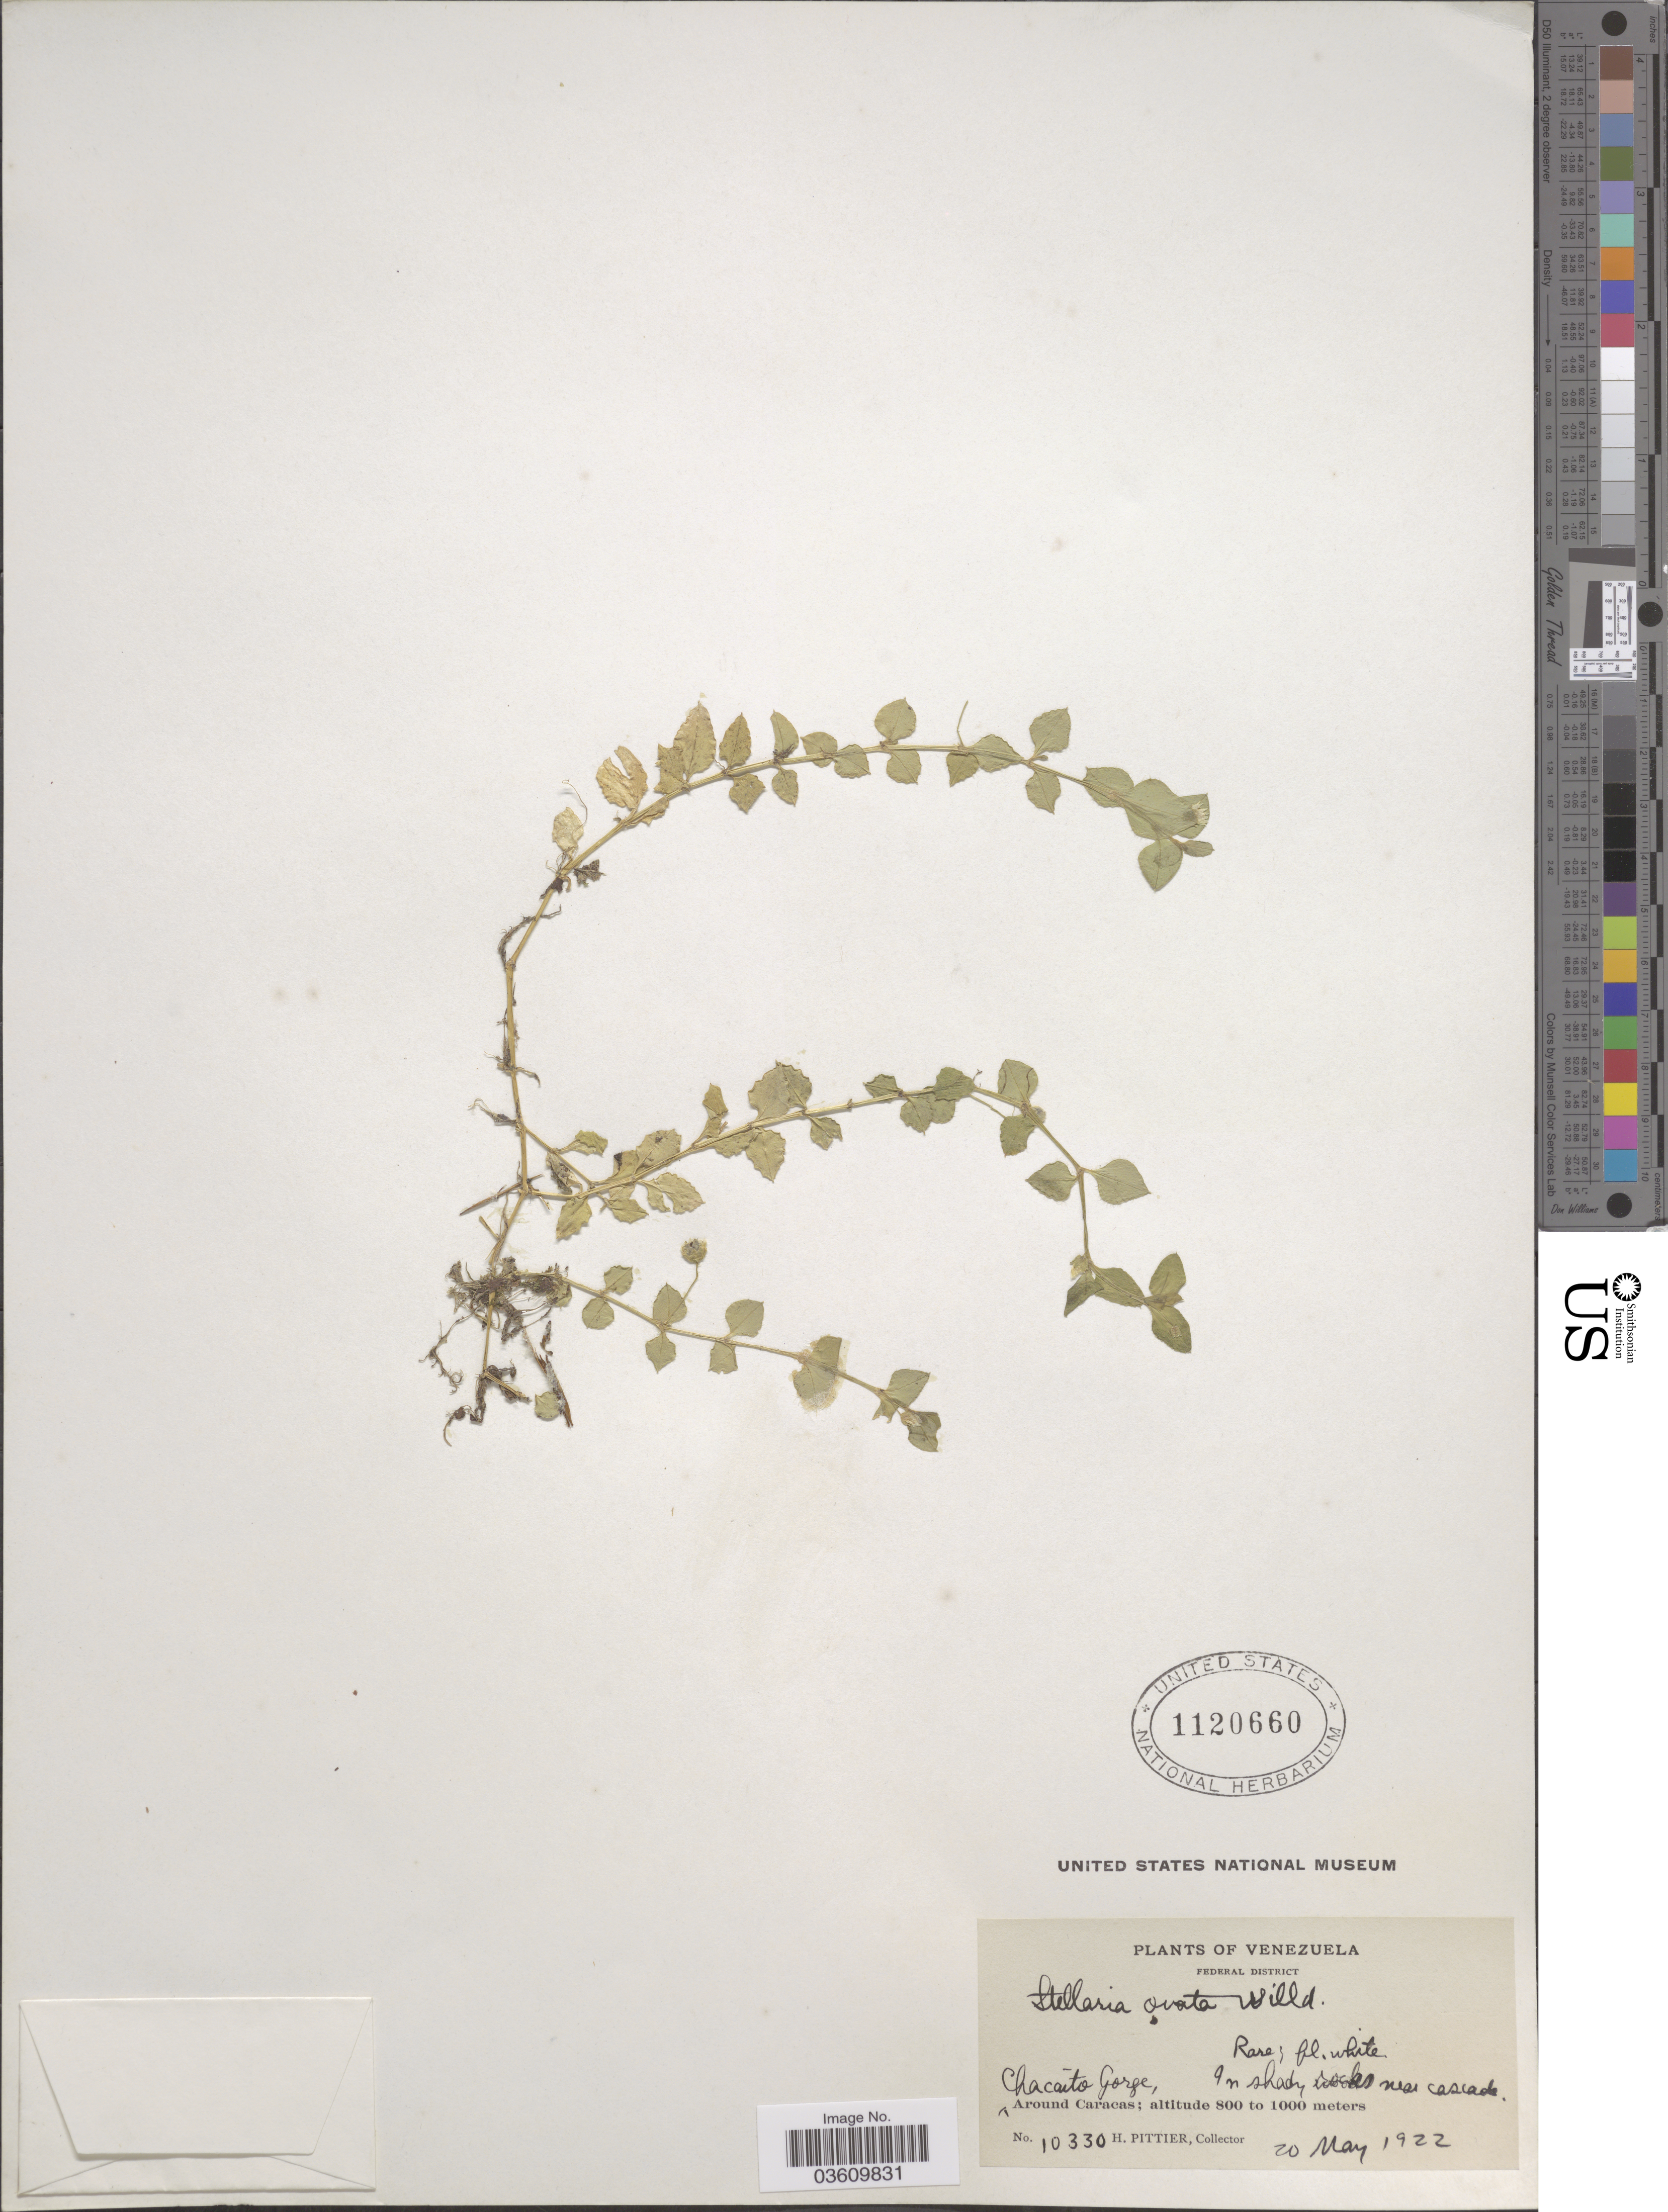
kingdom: Plantae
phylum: Tracheophyta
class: Magnoliopsida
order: Caryophyllales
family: Caryophyllaceae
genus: Stellaria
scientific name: Stellaria ovata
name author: Willd.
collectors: H. F. Pittier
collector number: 10330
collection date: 1922-05-20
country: Venezuela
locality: Federal District. Chacaito Gorge, around Caracas.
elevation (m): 800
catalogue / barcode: US 1120660